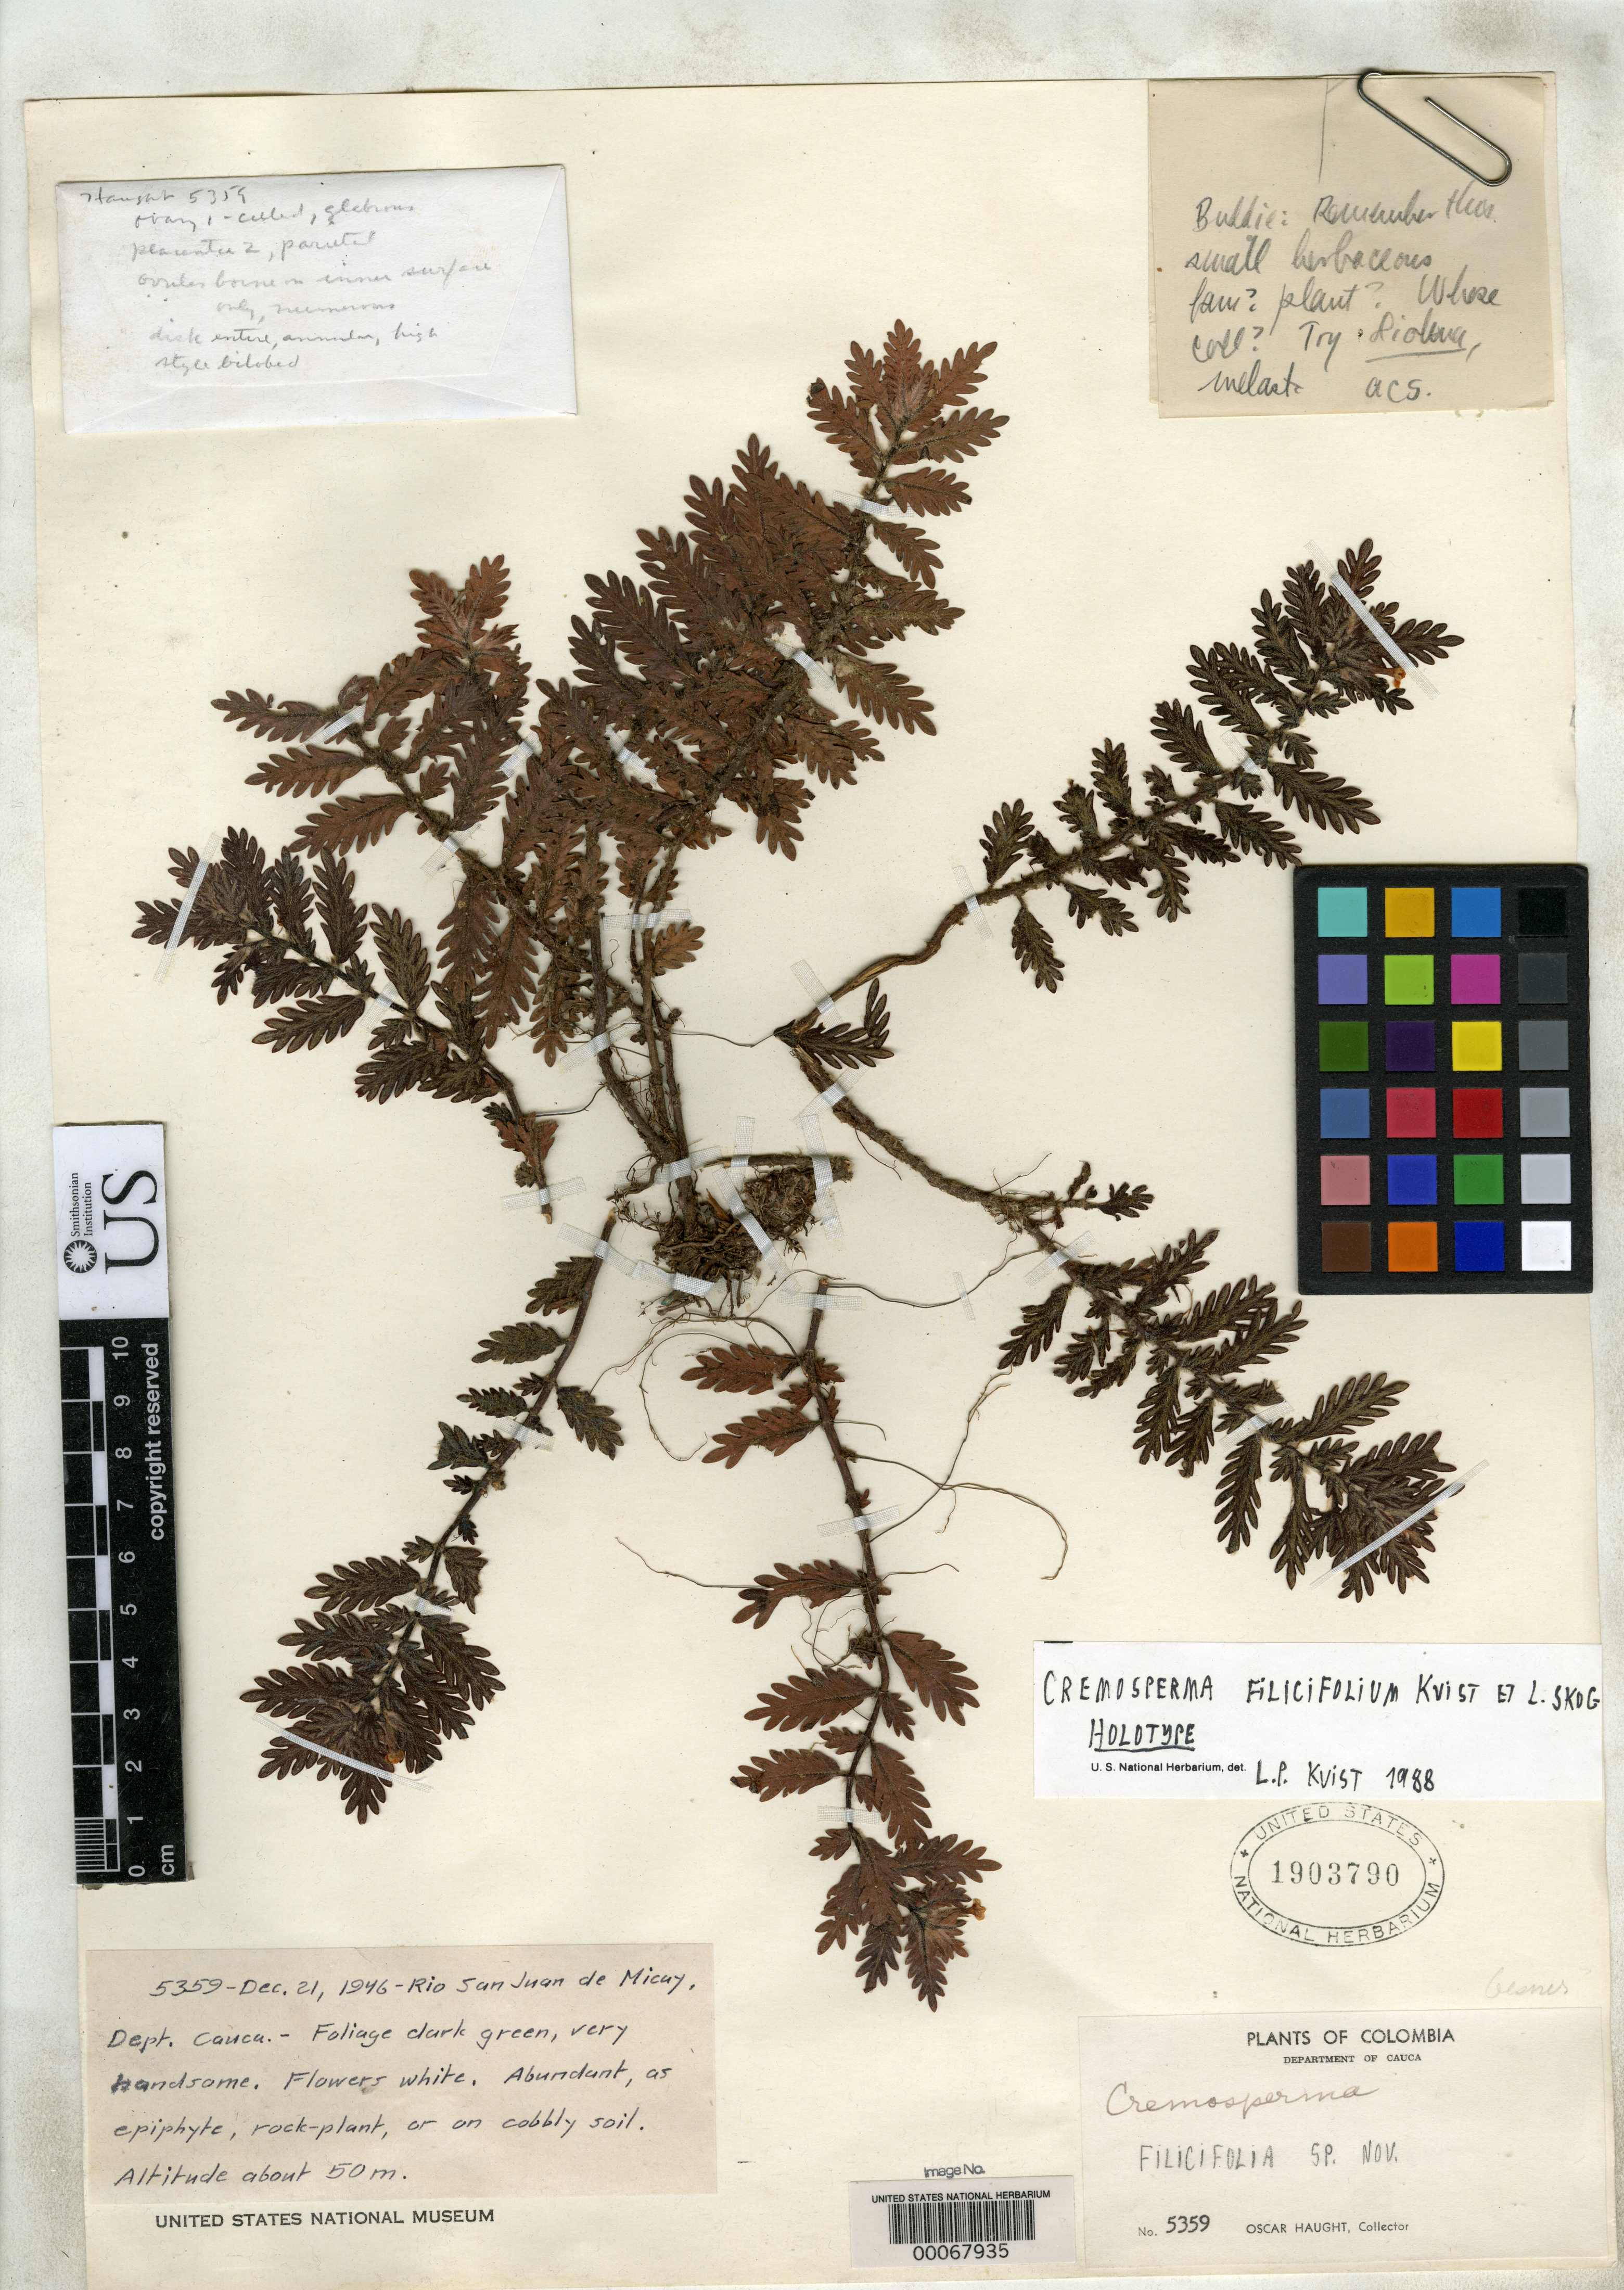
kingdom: Plantae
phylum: Tracheophyta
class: Magnoliopsida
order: Lamiales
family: Gesneriaceae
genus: Cremosperma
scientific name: Cremosperma filicifolium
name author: L.P. Kvist & L.E. Skog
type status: Holotype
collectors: O. L. Haught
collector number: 5359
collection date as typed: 21 Dec 1946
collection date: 1946-12-21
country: Colombia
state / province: Cauca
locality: Rio San Juan de Micuy.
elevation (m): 50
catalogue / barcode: US 1903790